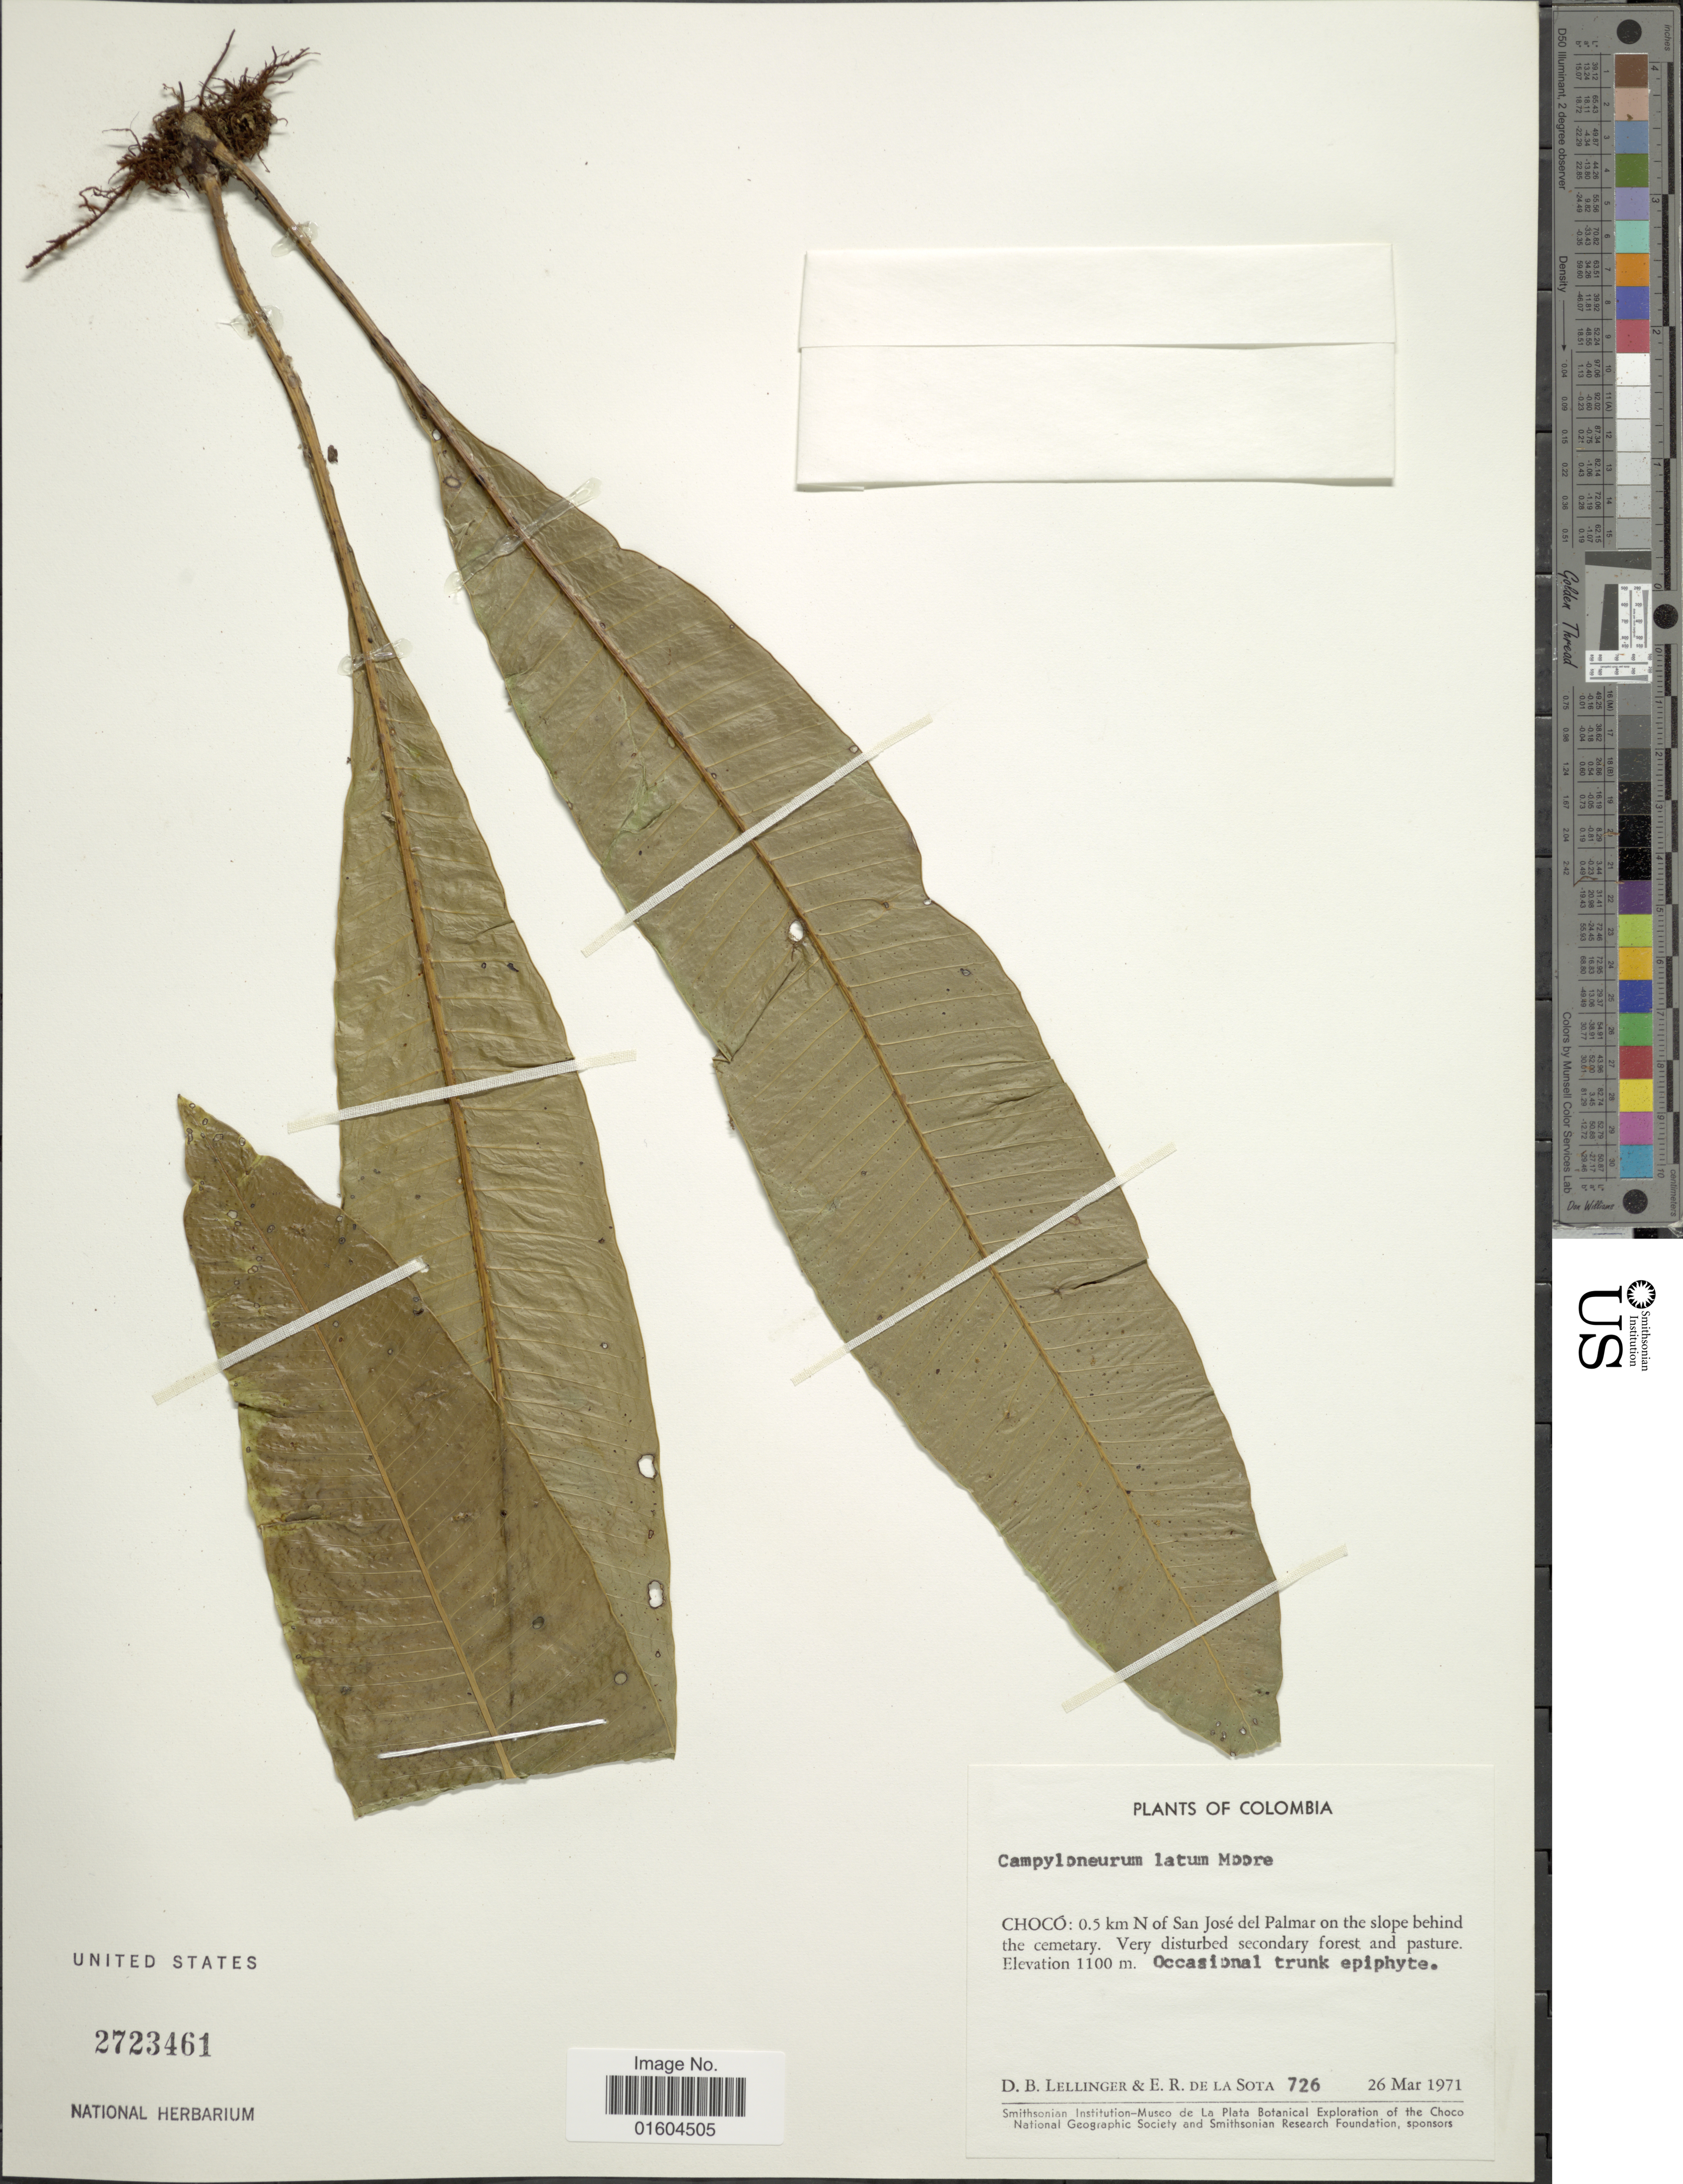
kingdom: Plantae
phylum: Tracheophyta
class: Polypodiopsida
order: Polypodiales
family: Polypodiaceae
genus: Campyloneurum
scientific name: Campyloneurum latum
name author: T. Moore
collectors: D. B. Lellinger & E. R. de la Sota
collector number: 726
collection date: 1971-03-26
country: Colombia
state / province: Chocó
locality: Colombia, Choco: 0.5 km N of San Jose del Palmar on the slope behind the cemetary. Very disturbed secondary forest and pasture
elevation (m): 1100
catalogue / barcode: US 2723461